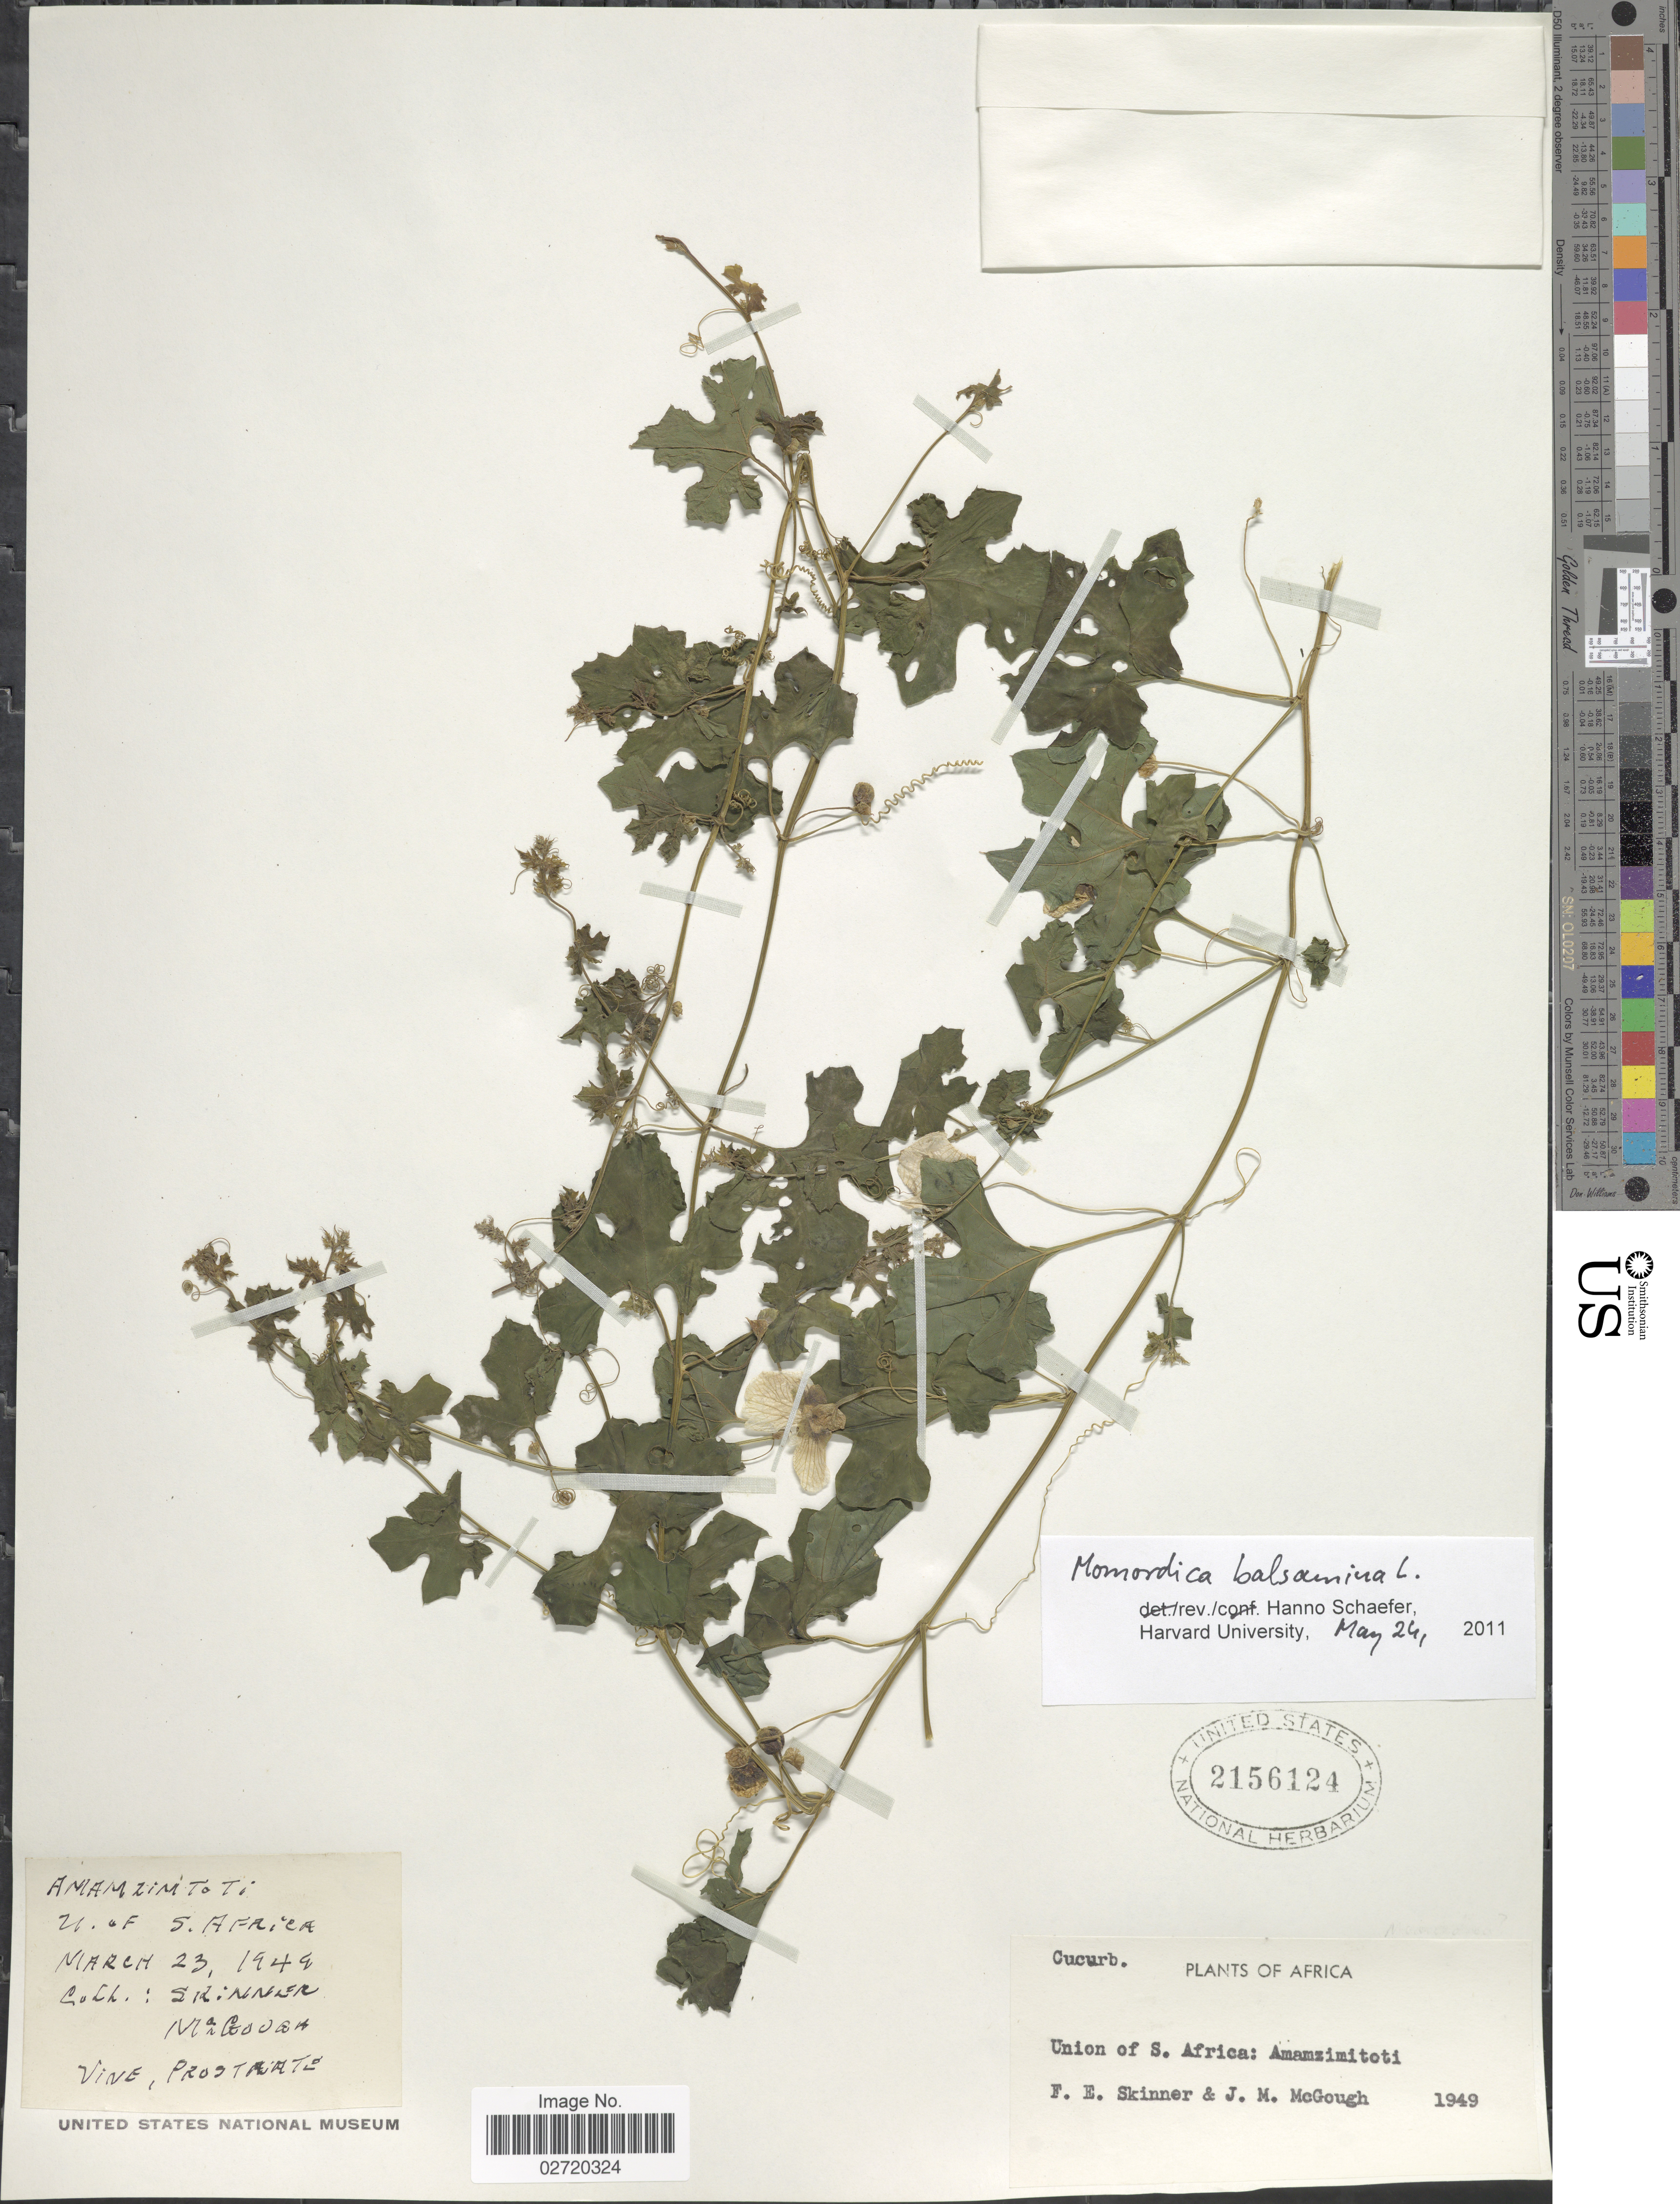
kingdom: Plantae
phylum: Tracheophyta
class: Magnoliopsida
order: Cucurbitales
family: Cucurbitaceae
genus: Momordica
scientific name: Momordica balsamina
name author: L.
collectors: F. Skinner & J. Mcgough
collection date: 1949-03-23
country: South Africa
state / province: KwaZulu-Natal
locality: Union of S. Africa: Amamzimitoti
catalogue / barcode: US 2156124